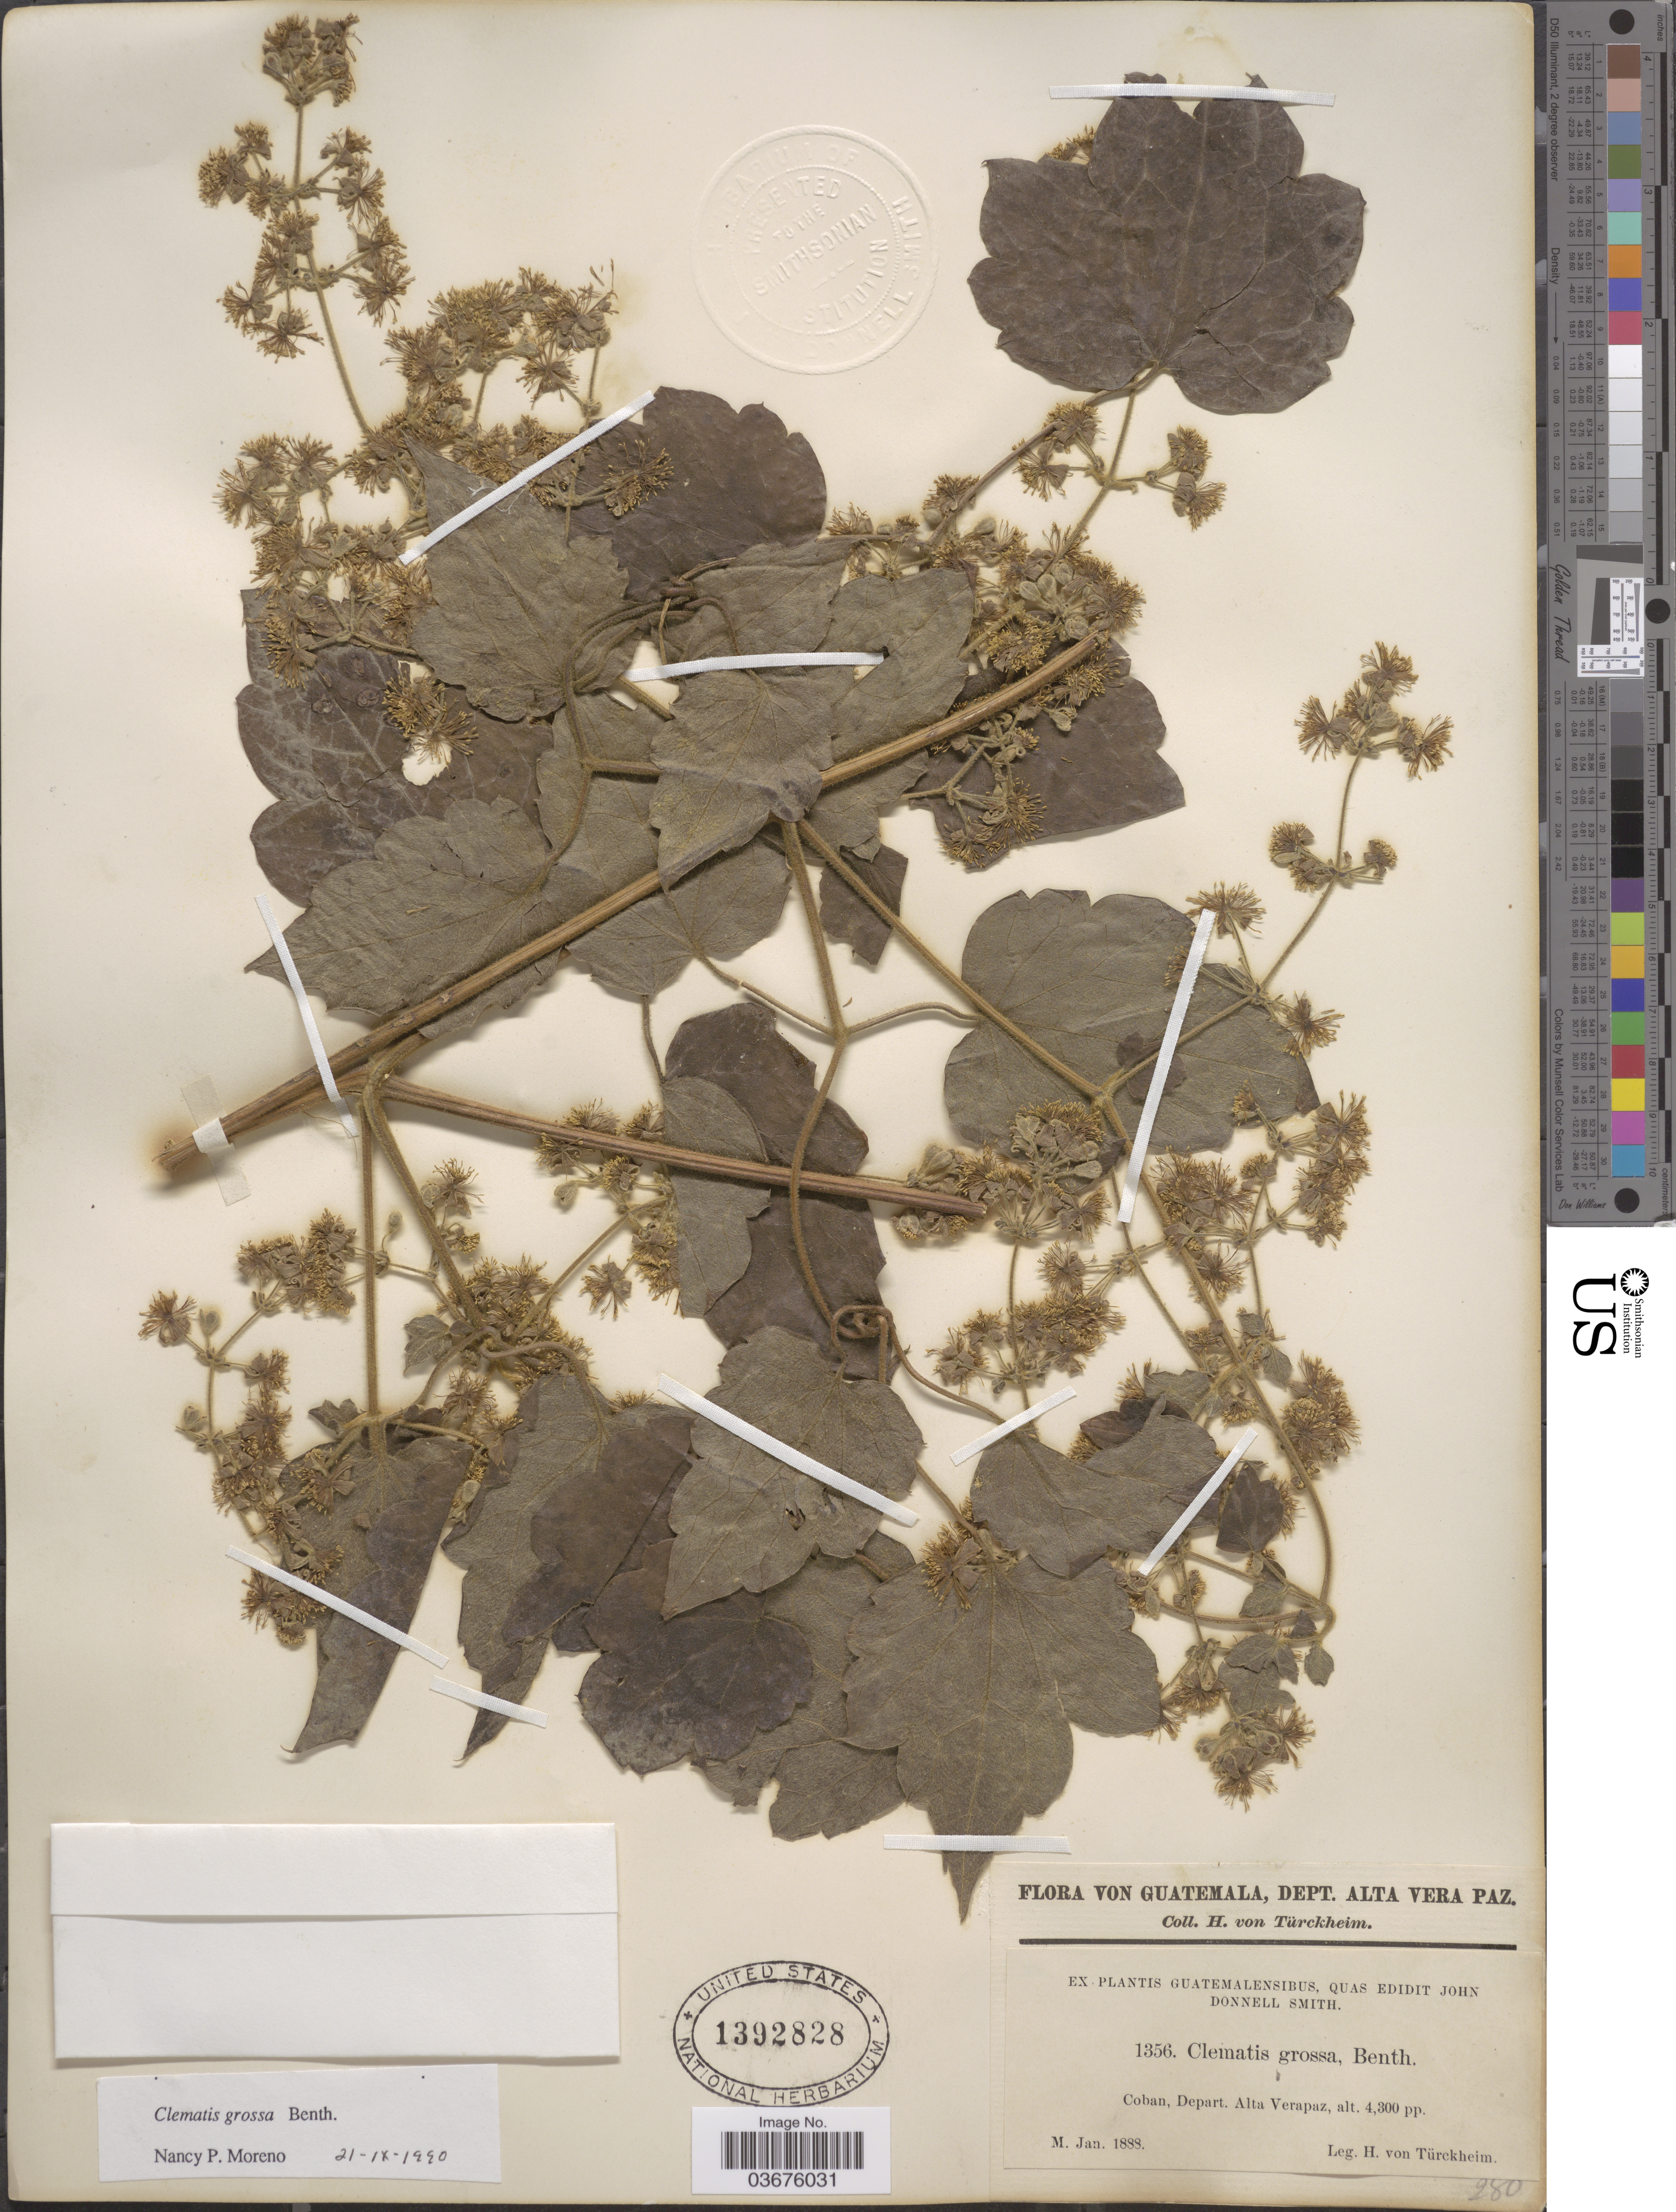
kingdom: Plantae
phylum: Tracheophyta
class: Magnoliopsida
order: Ranunculales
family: Ranunculaceae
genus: Clematis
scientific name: Clematis grossa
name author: Benth.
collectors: H. von Türckheim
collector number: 1356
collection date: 1888-01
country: Guatemala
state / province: Alta Verapaz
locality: Coban, Depart. Alta Verapaz.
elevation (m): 1311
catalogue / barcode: US 1392828